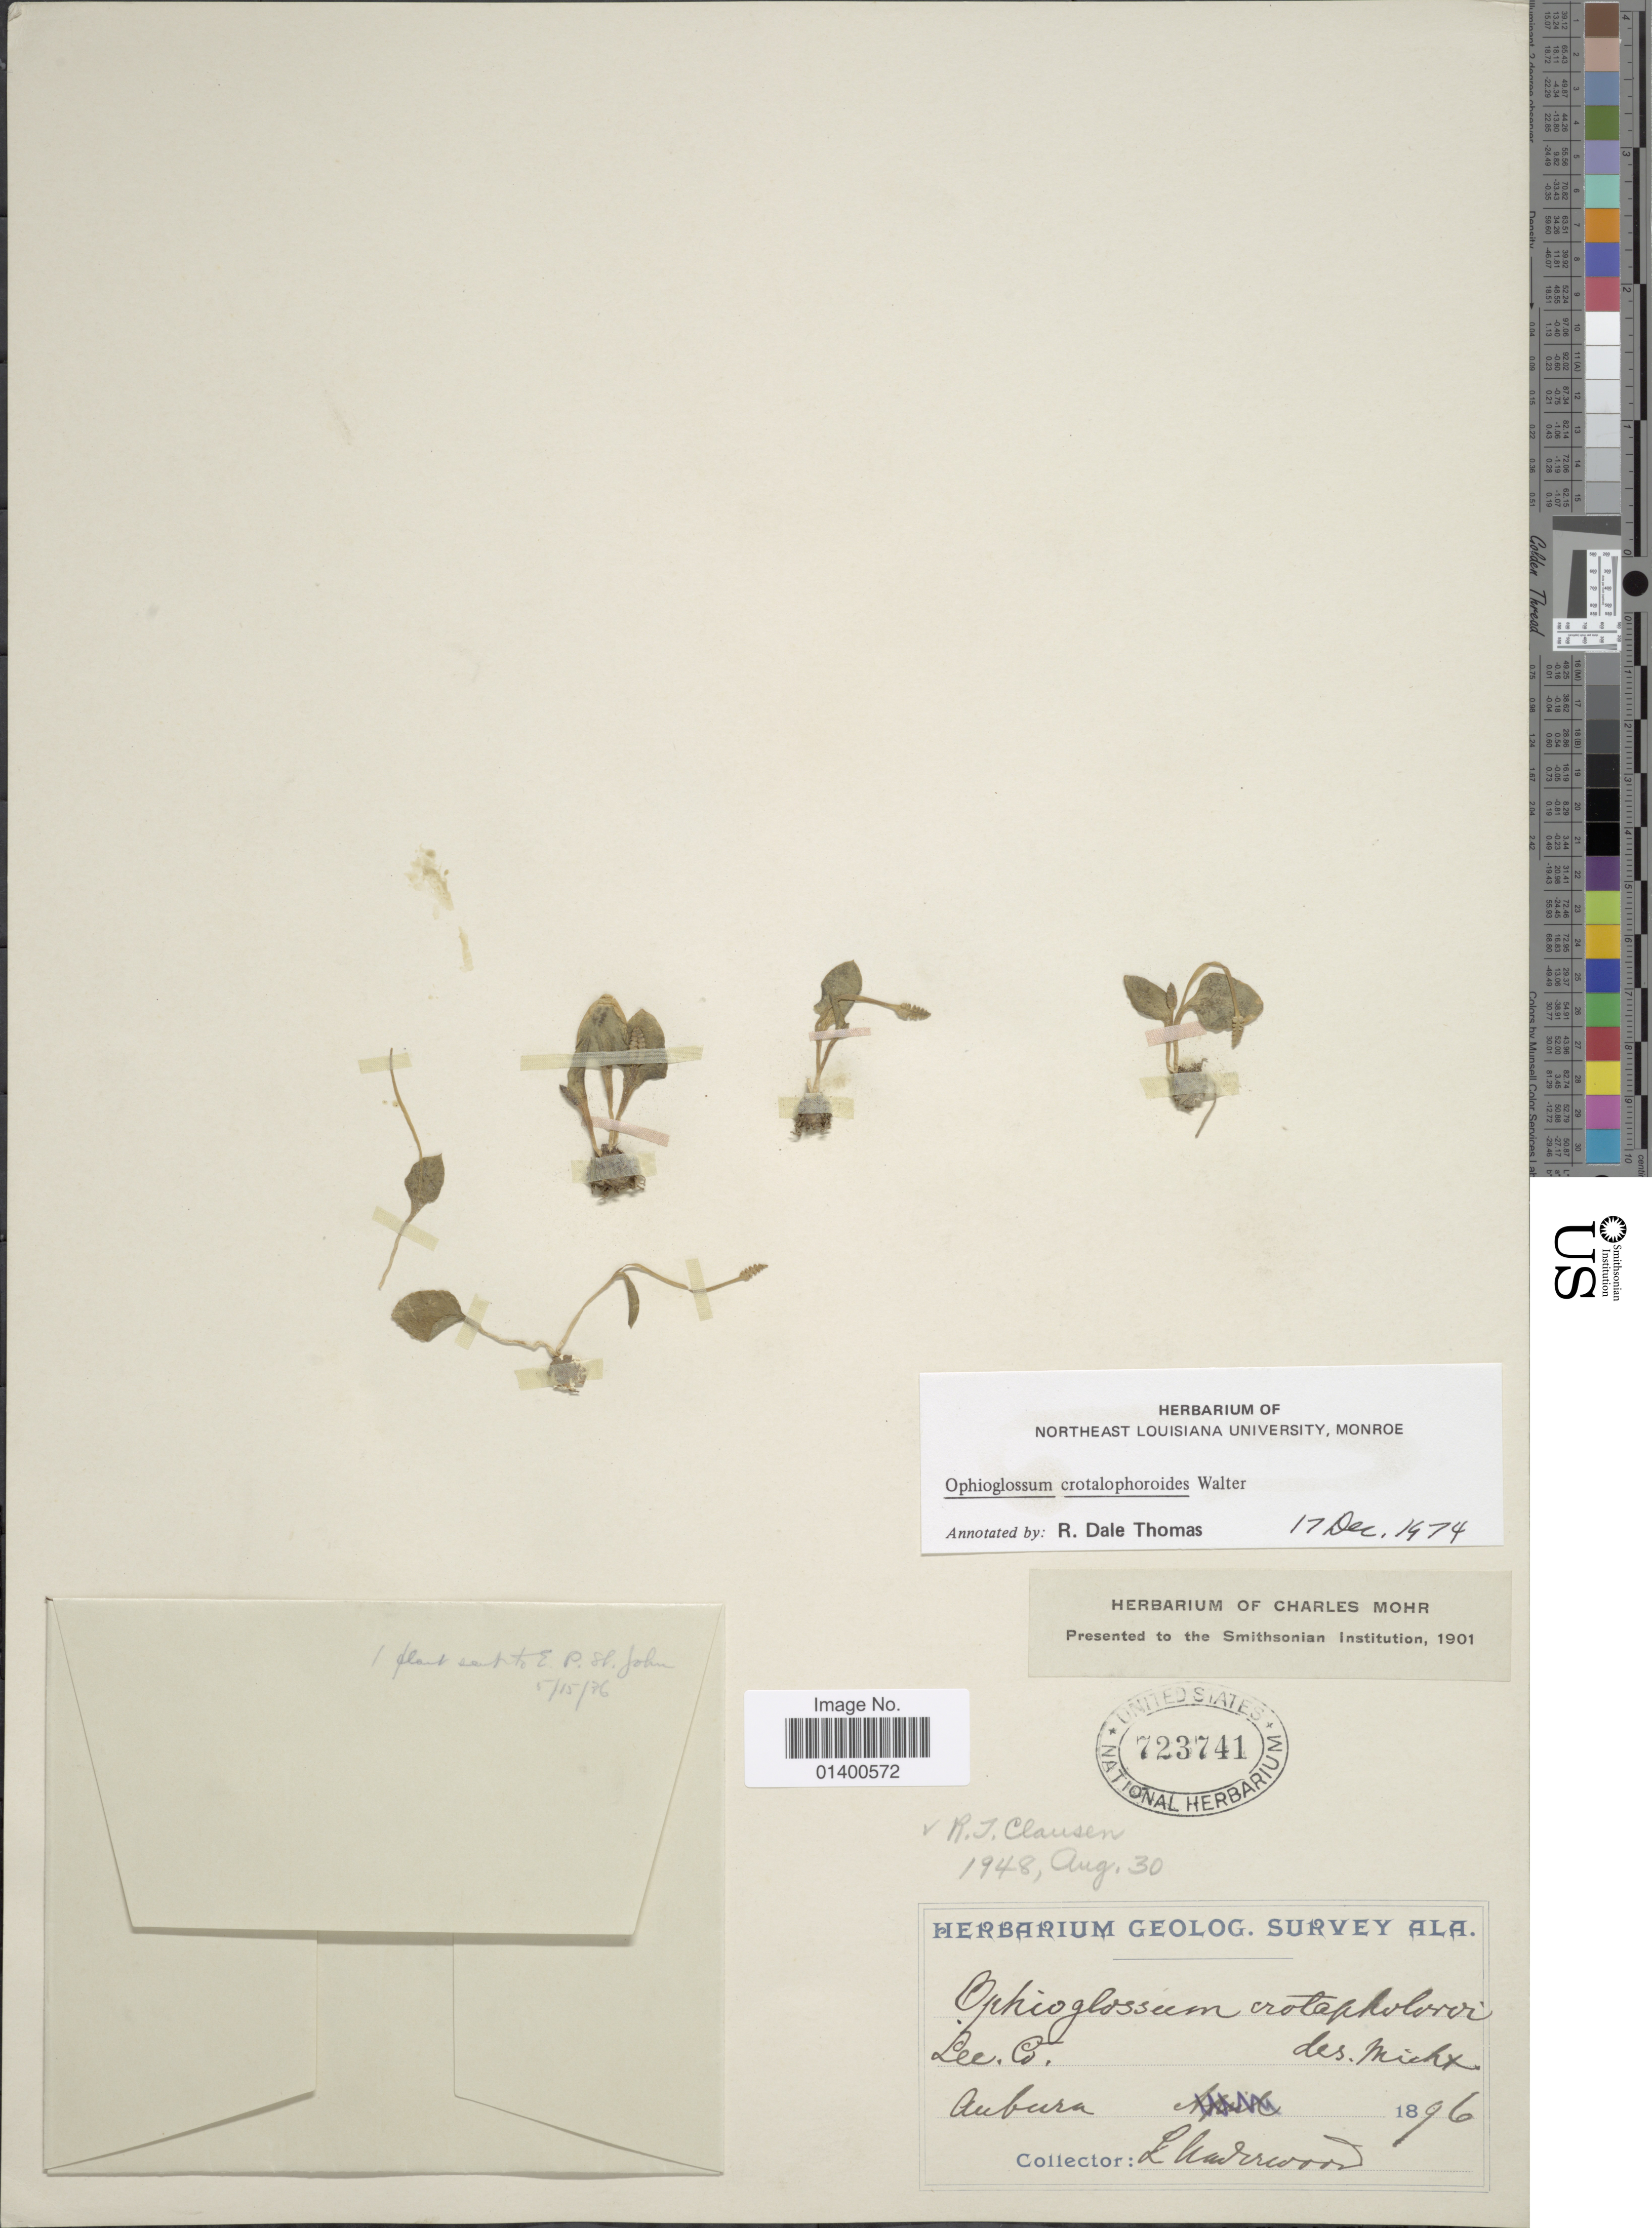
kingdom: Plantae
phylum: Tracheophyta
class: Polypodiopsida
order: Ophioglossales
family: Ophioglossaceae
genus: Ophioglossum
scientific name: Ophioglossum crotalophoroides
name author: Walter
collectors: L. Hardwood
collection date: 1896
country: United States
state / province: Alabama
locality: Lee Co. Auburn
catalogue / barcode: US 723741